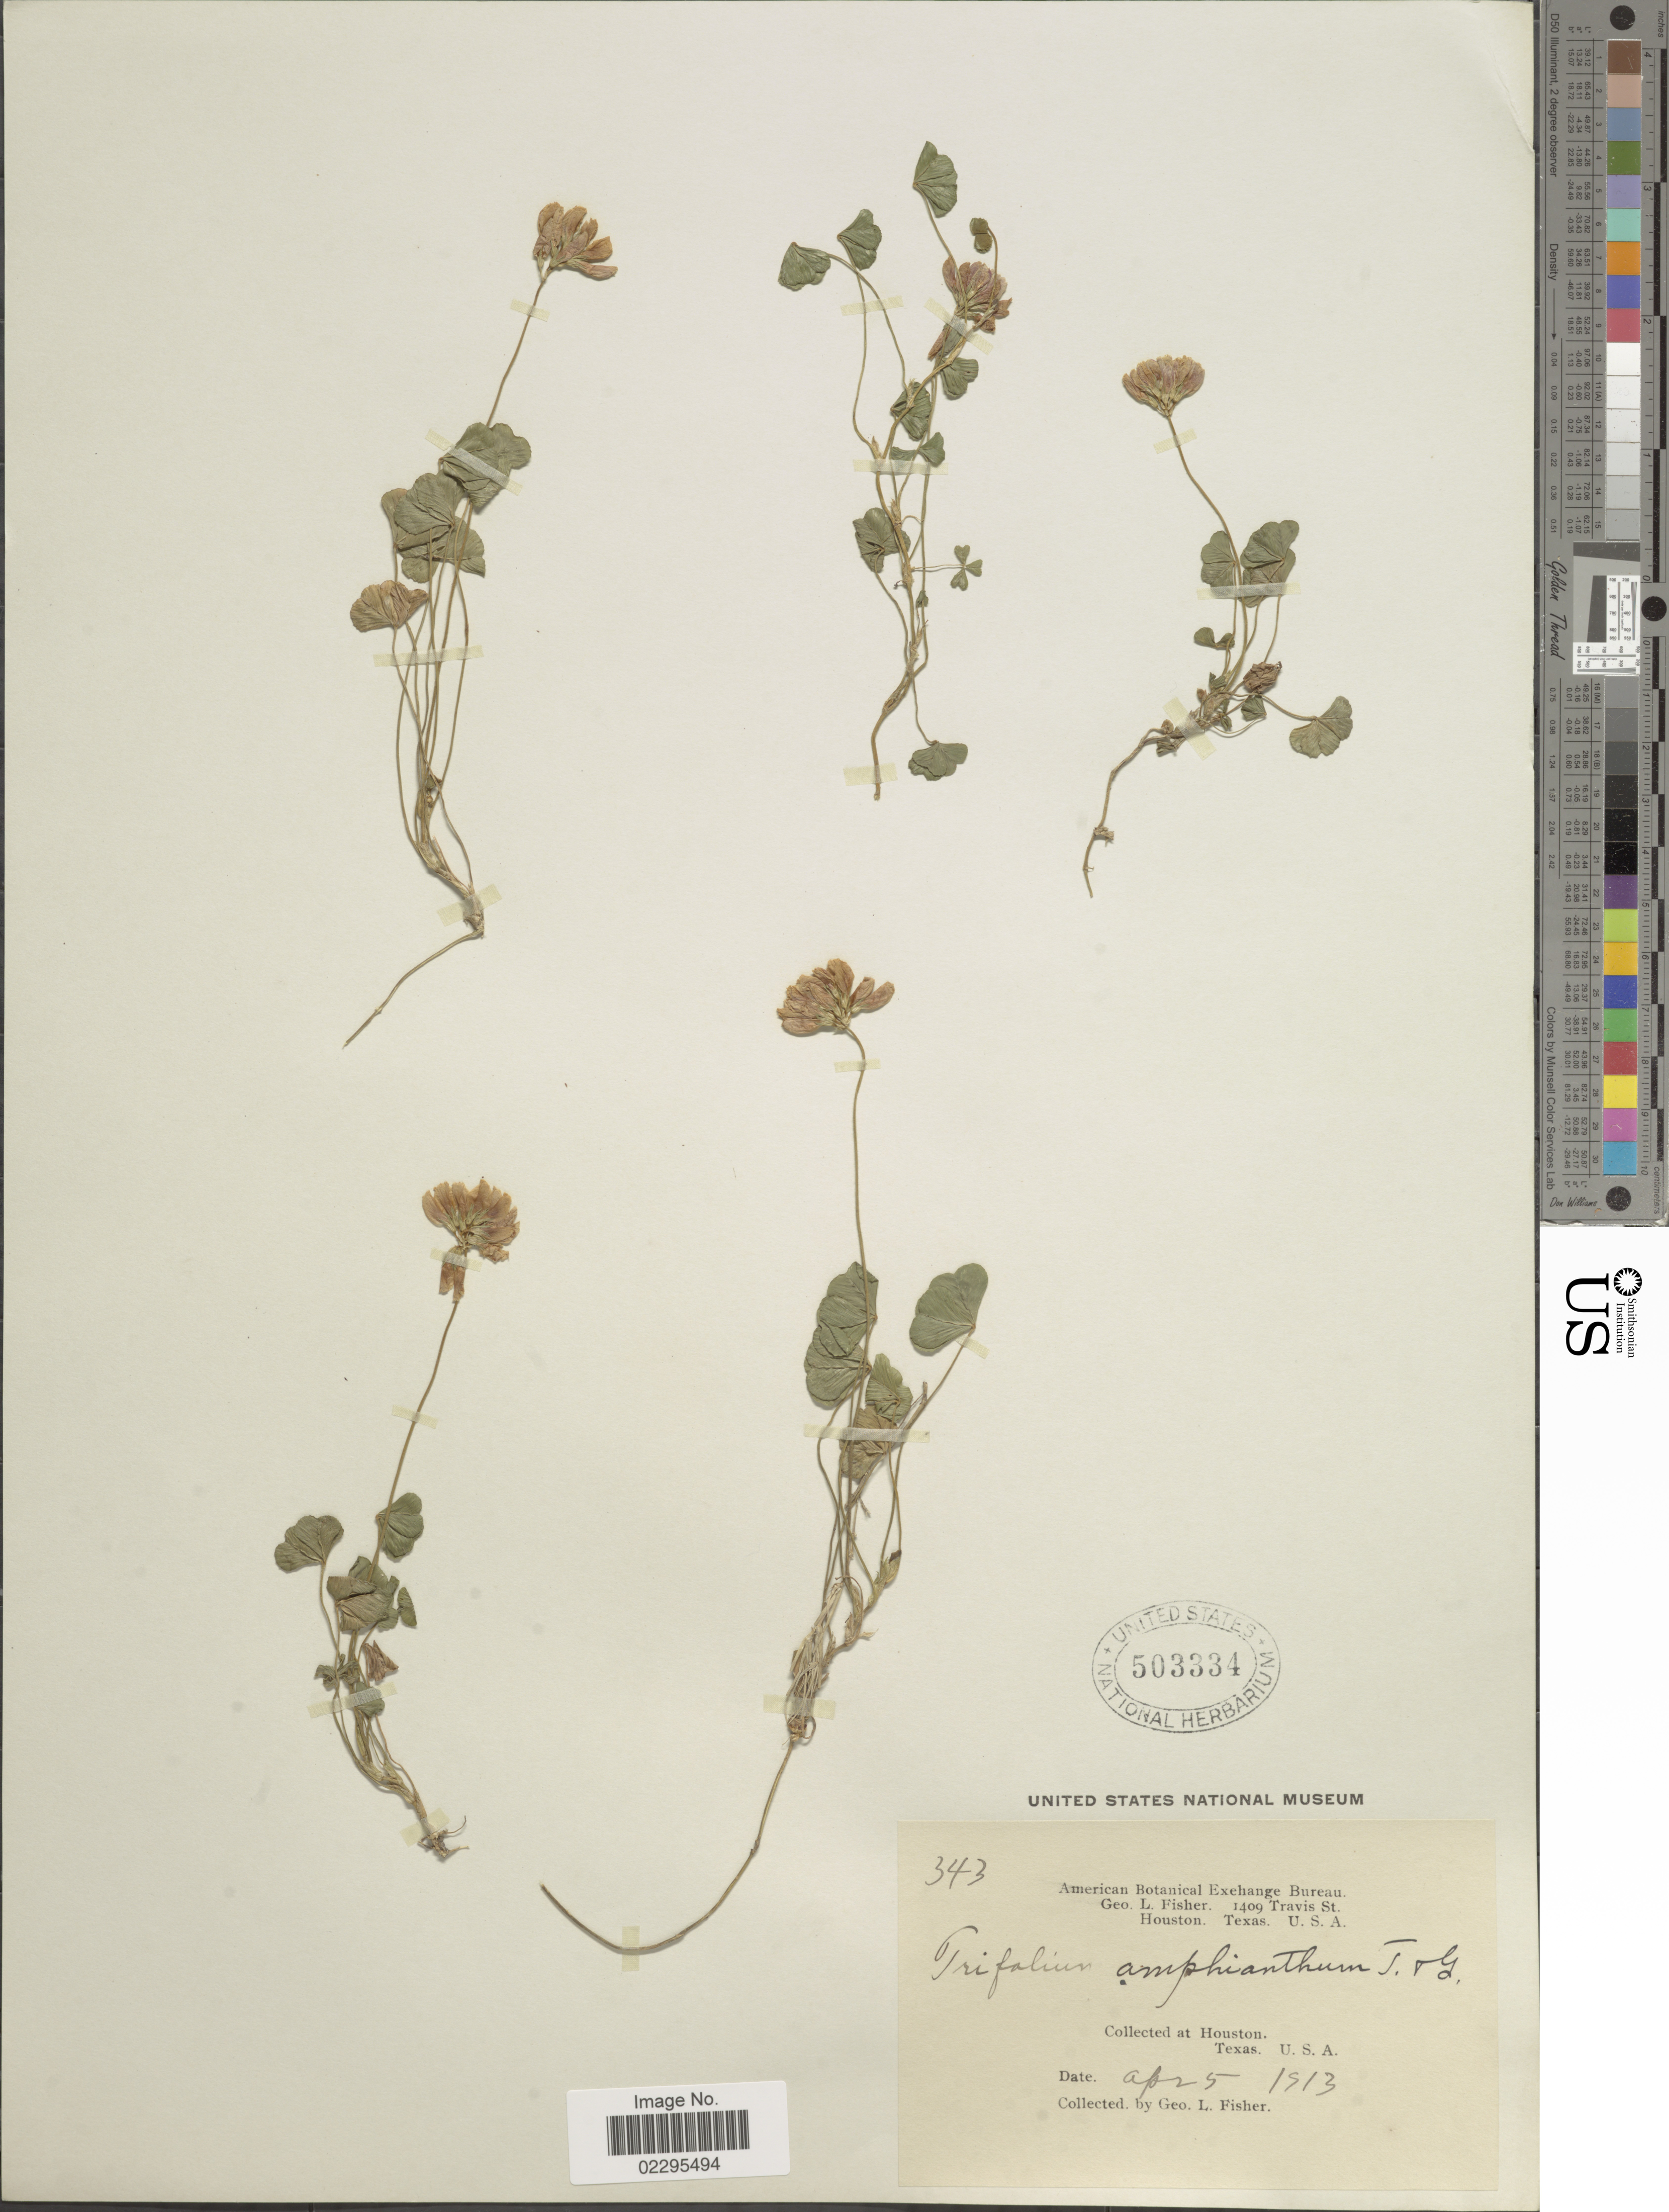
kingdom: Plantae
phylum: Tracheophyta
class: Magnoliopsida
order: Fabales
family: Fabaceae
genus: Trifolium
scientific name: Trifolium amphianthum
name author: Torr. & A. Gray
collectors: G. L. Fisher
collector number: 343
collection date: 1913-04-05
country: United States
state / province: Texas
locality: Houston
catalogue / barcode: US 503334